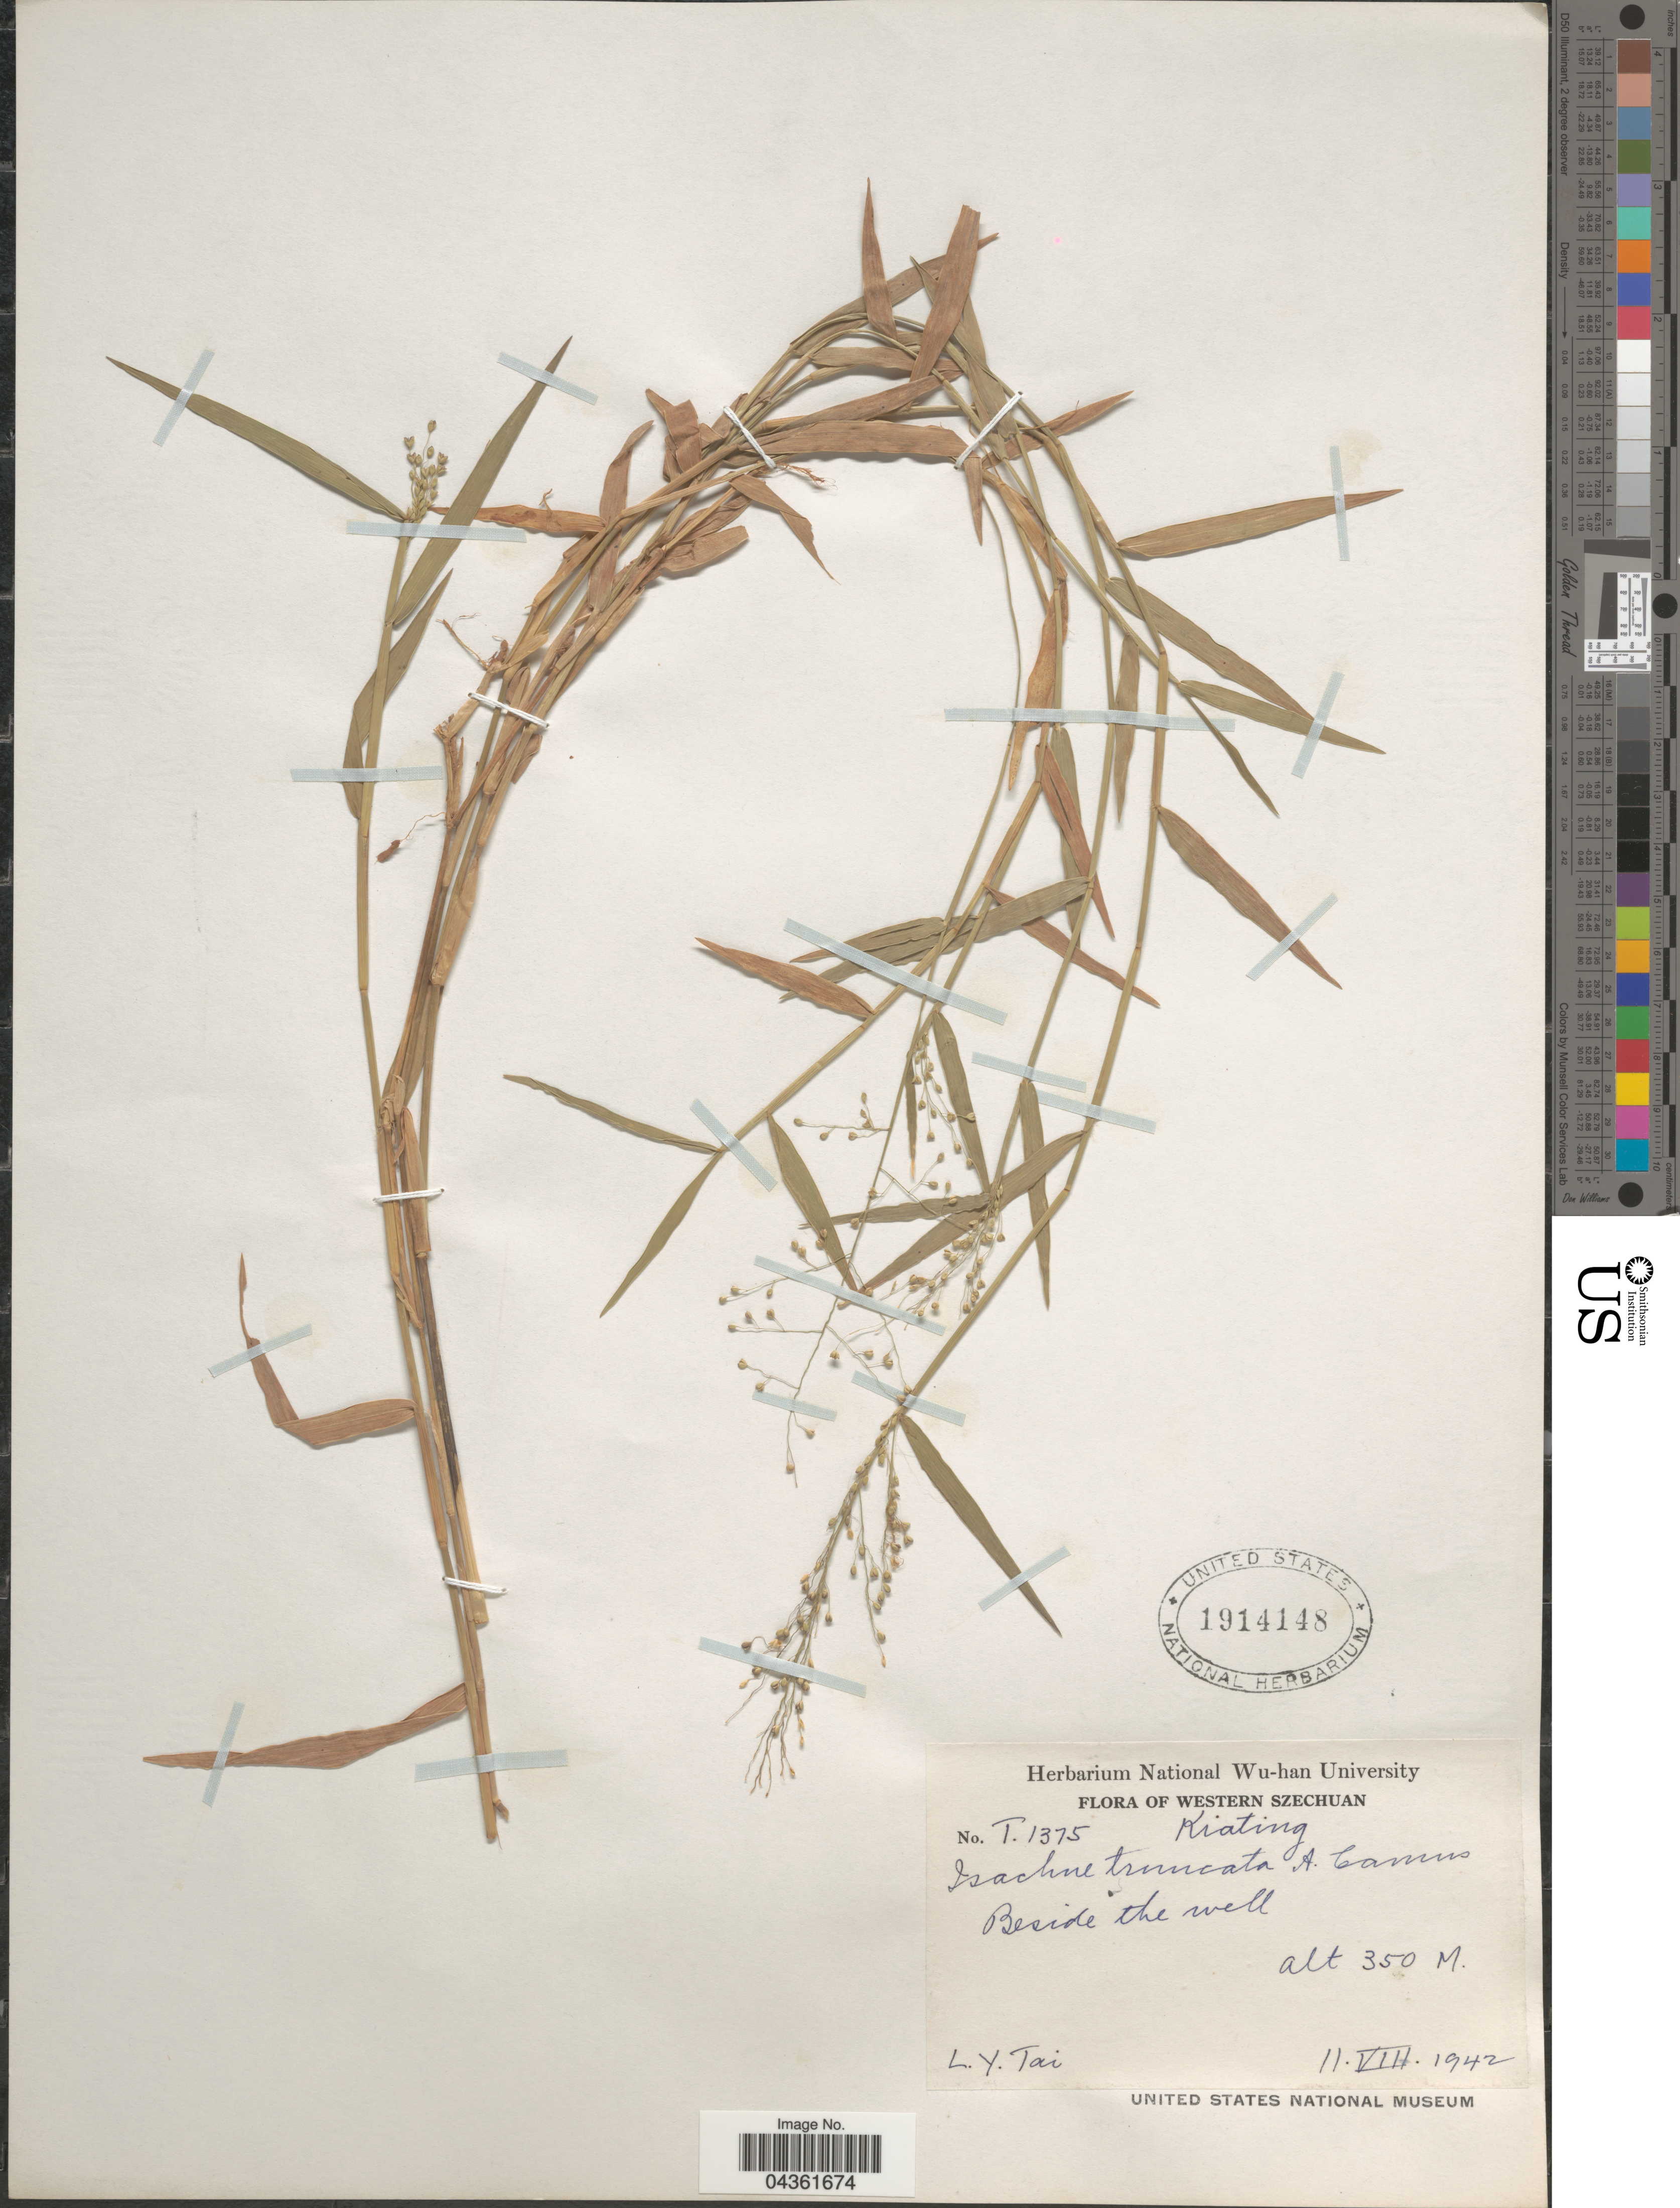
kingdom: Plantae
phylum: Tracheophyta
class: Liliopsida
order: Poales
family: Poaceae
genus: Isachne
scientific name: Isachne truncata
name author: A. Camus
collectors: L. Tai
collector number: T.1375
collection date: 1942-08-11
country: China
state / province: Sichuan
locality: Western Szechuan. Kiating. Beside the well.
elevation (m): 350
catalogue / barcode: US 1914148